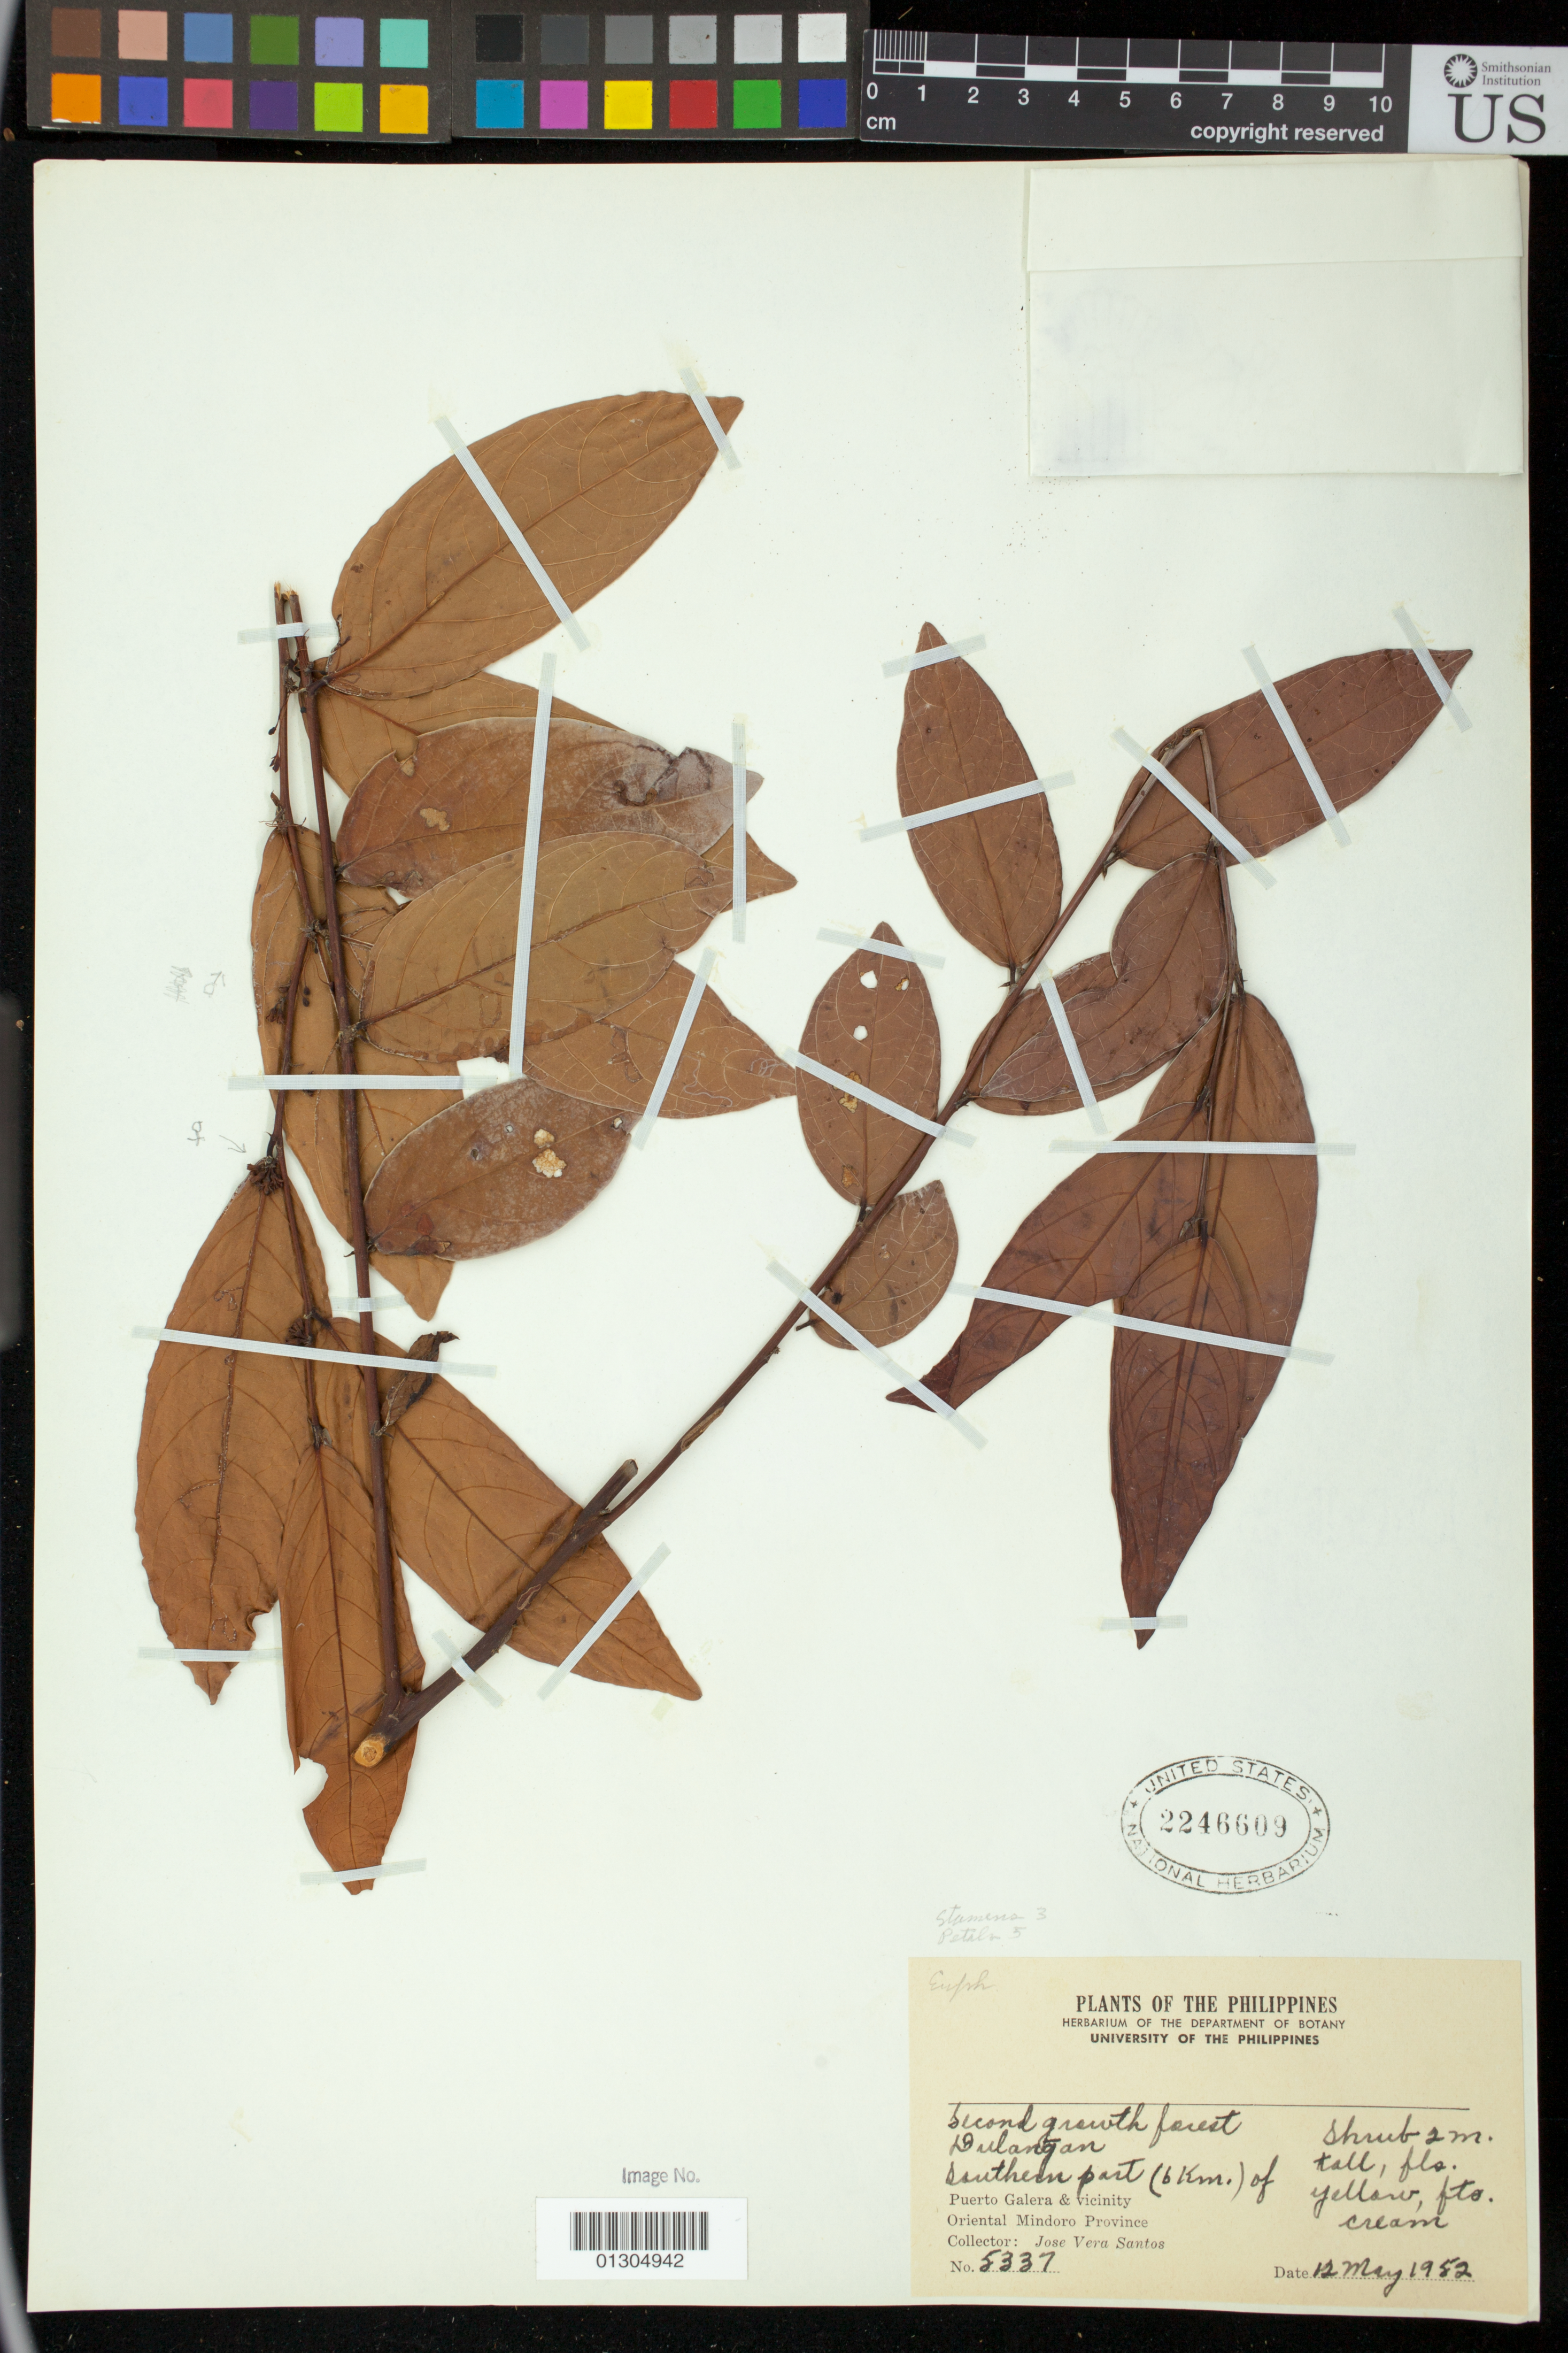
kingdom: Plantae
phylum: Tracheophyta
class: Magnoliopsida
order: Malpighiales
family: Euphorbiaceae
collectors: J. Santos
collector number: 5337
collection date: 1952-05-12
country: Philippines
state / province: Mimaropa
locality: Dulangan Southern part (6Km.) of Puerto Galera & vicinity Oriental Mindoro Province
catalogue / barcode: US 2246609